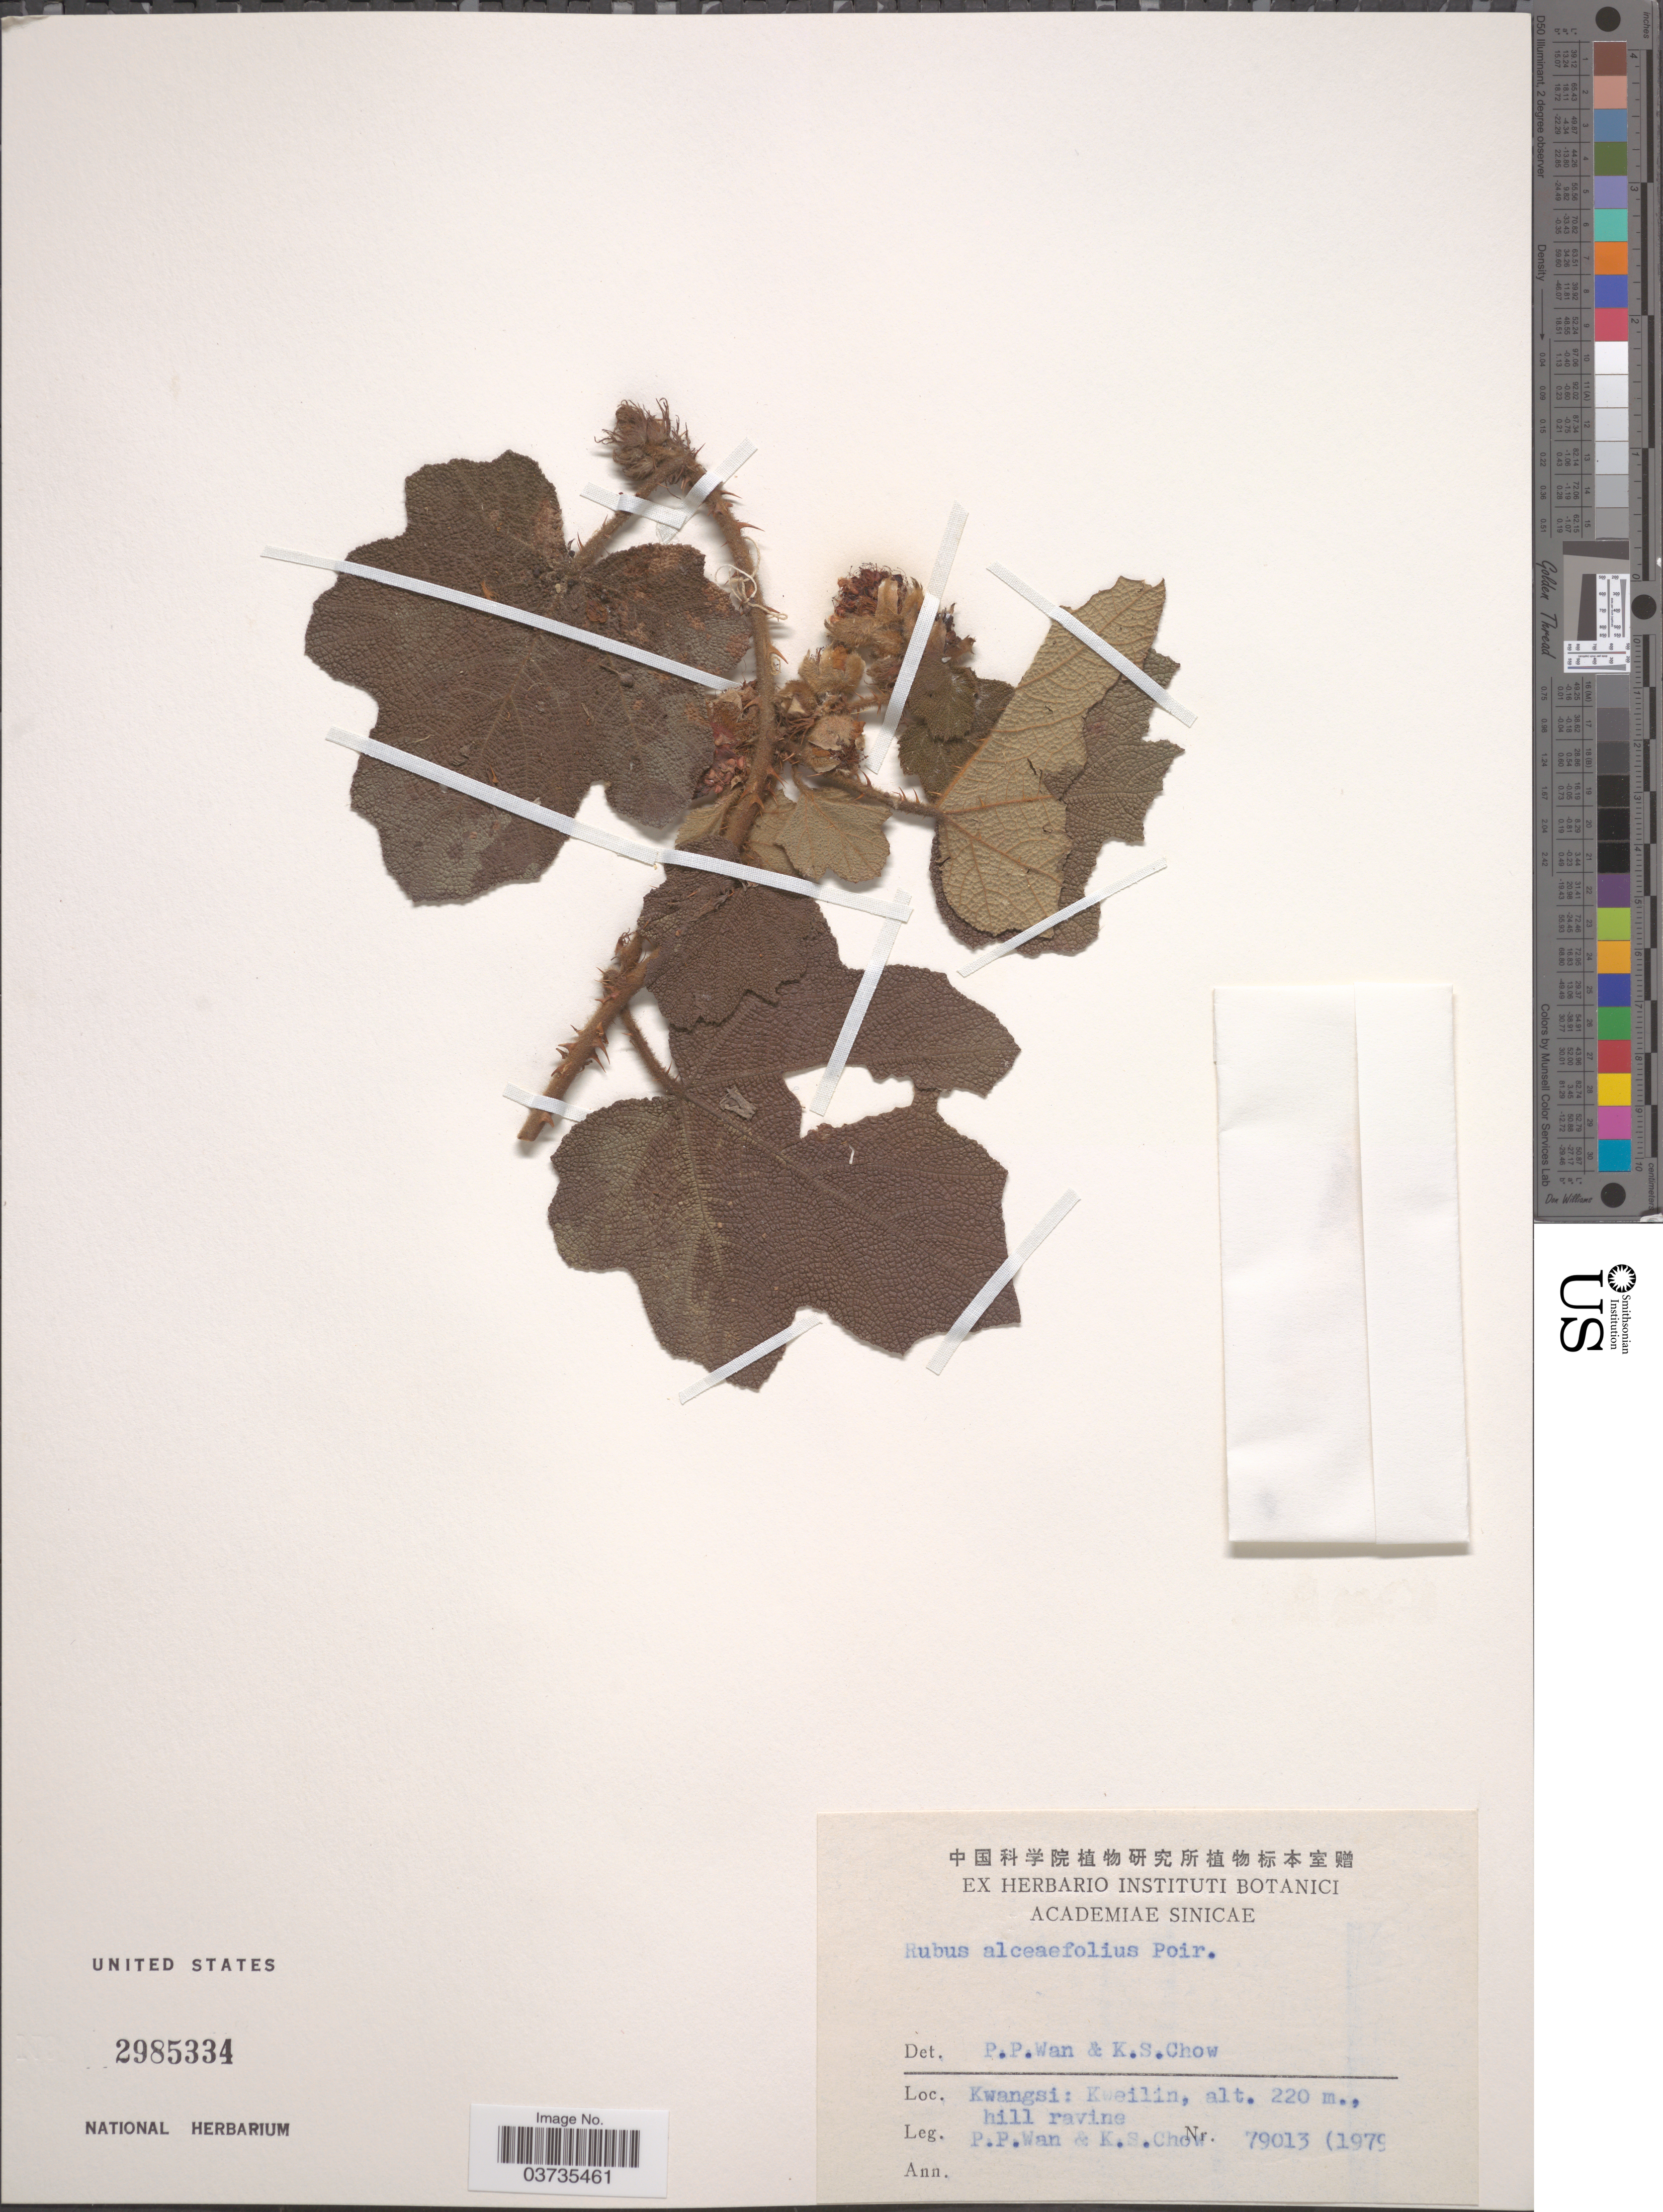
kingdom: Plantae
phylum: Tracheophyta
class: Magnoliopsida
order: Rosales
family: Rosaceae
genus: Rubus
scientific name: Rubus alcaefolius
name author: Poir.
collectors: P. Wan & K. S. Chow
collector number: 79013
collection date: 1979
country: China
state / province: Guangxi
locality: Kwangsi: Kweilin, hill ravine.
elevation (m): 220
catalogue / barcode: US 2985334